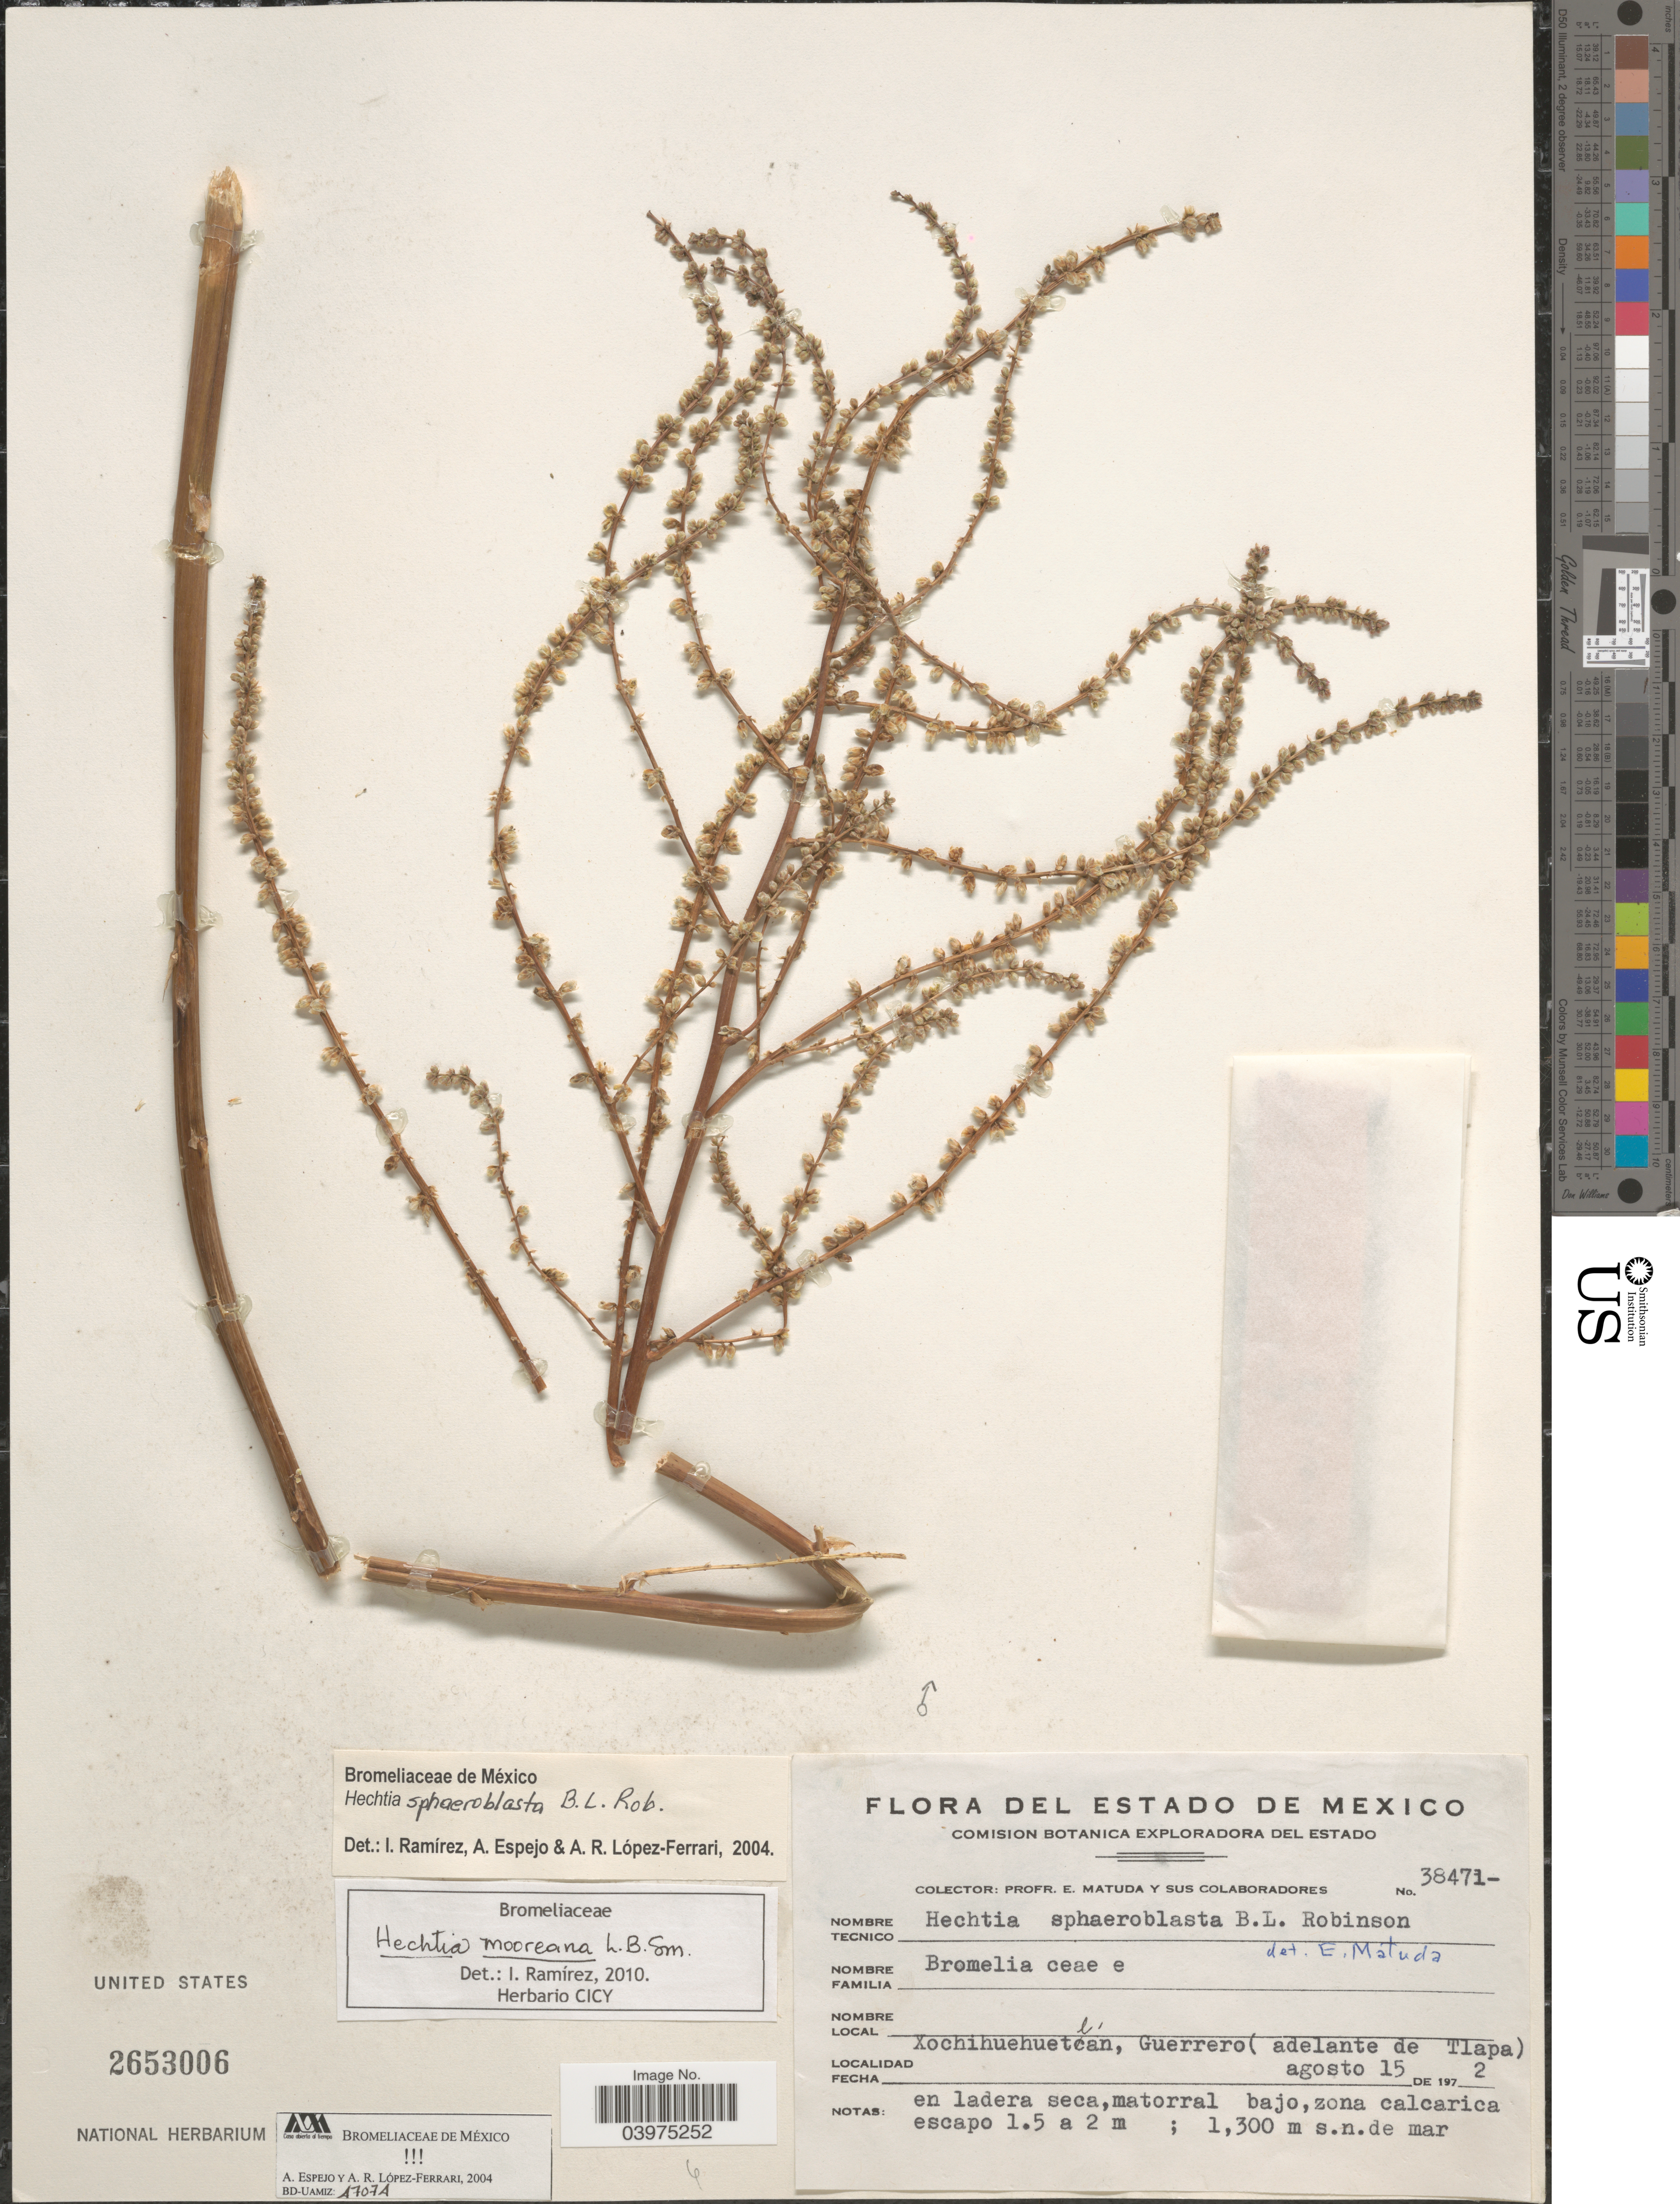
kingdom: Plantae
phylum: Tracheophyta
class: Liliopsida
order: Poales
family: Bromeliaceae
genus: Hechtia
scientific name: Hechtia mooreana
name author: L.B. Sm.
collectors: E. Matuda & Sus Colaboradores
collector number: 38471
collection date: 1972-08-15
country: Mexico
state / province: Guerrero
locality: Comision Botanica Exploradora Del Estado. Xochihuehuetcan, (adelante de Tlapa).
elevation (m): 1300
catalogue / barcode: US 2653006